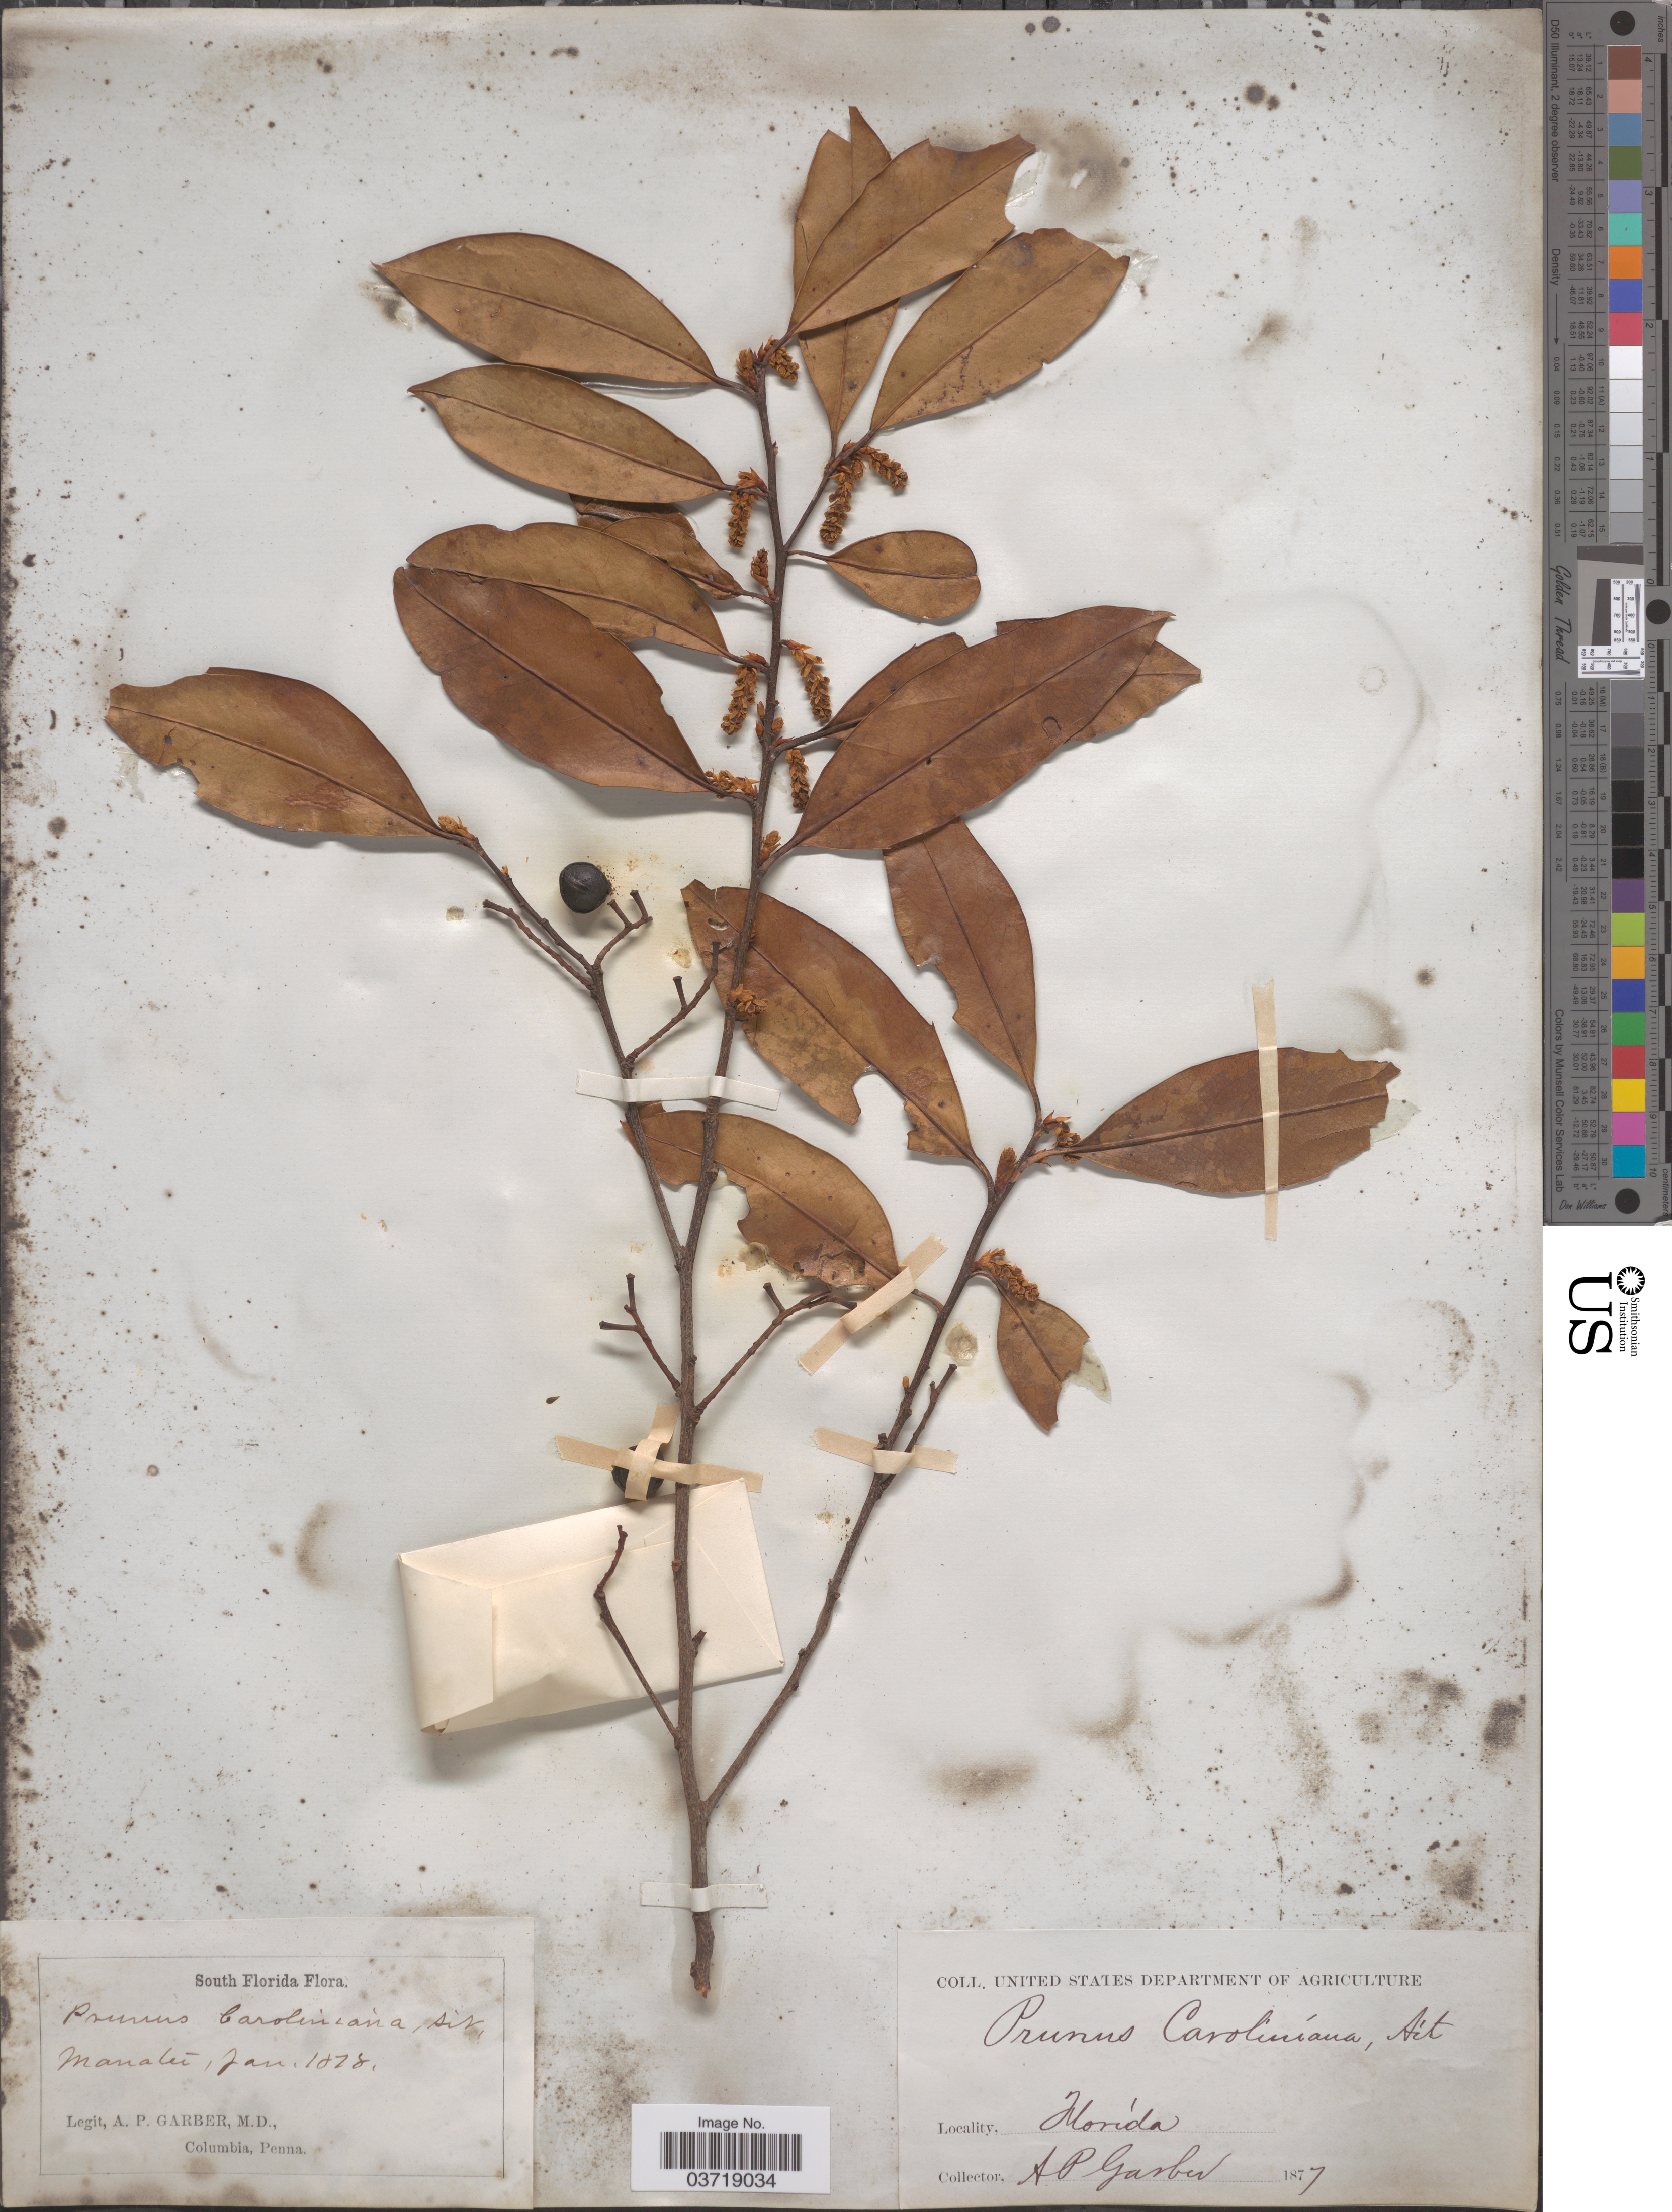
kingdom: Plantae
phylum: Tracheophyta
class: Magnoliopsida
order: Rosales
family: Rosaceae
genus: Prunus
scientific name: Prunus caroliniana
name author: (Mill.) Aiton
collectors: A. P. Garber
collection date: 1877/1878-01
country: United States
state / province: Florida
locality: Manatee. South Florida.